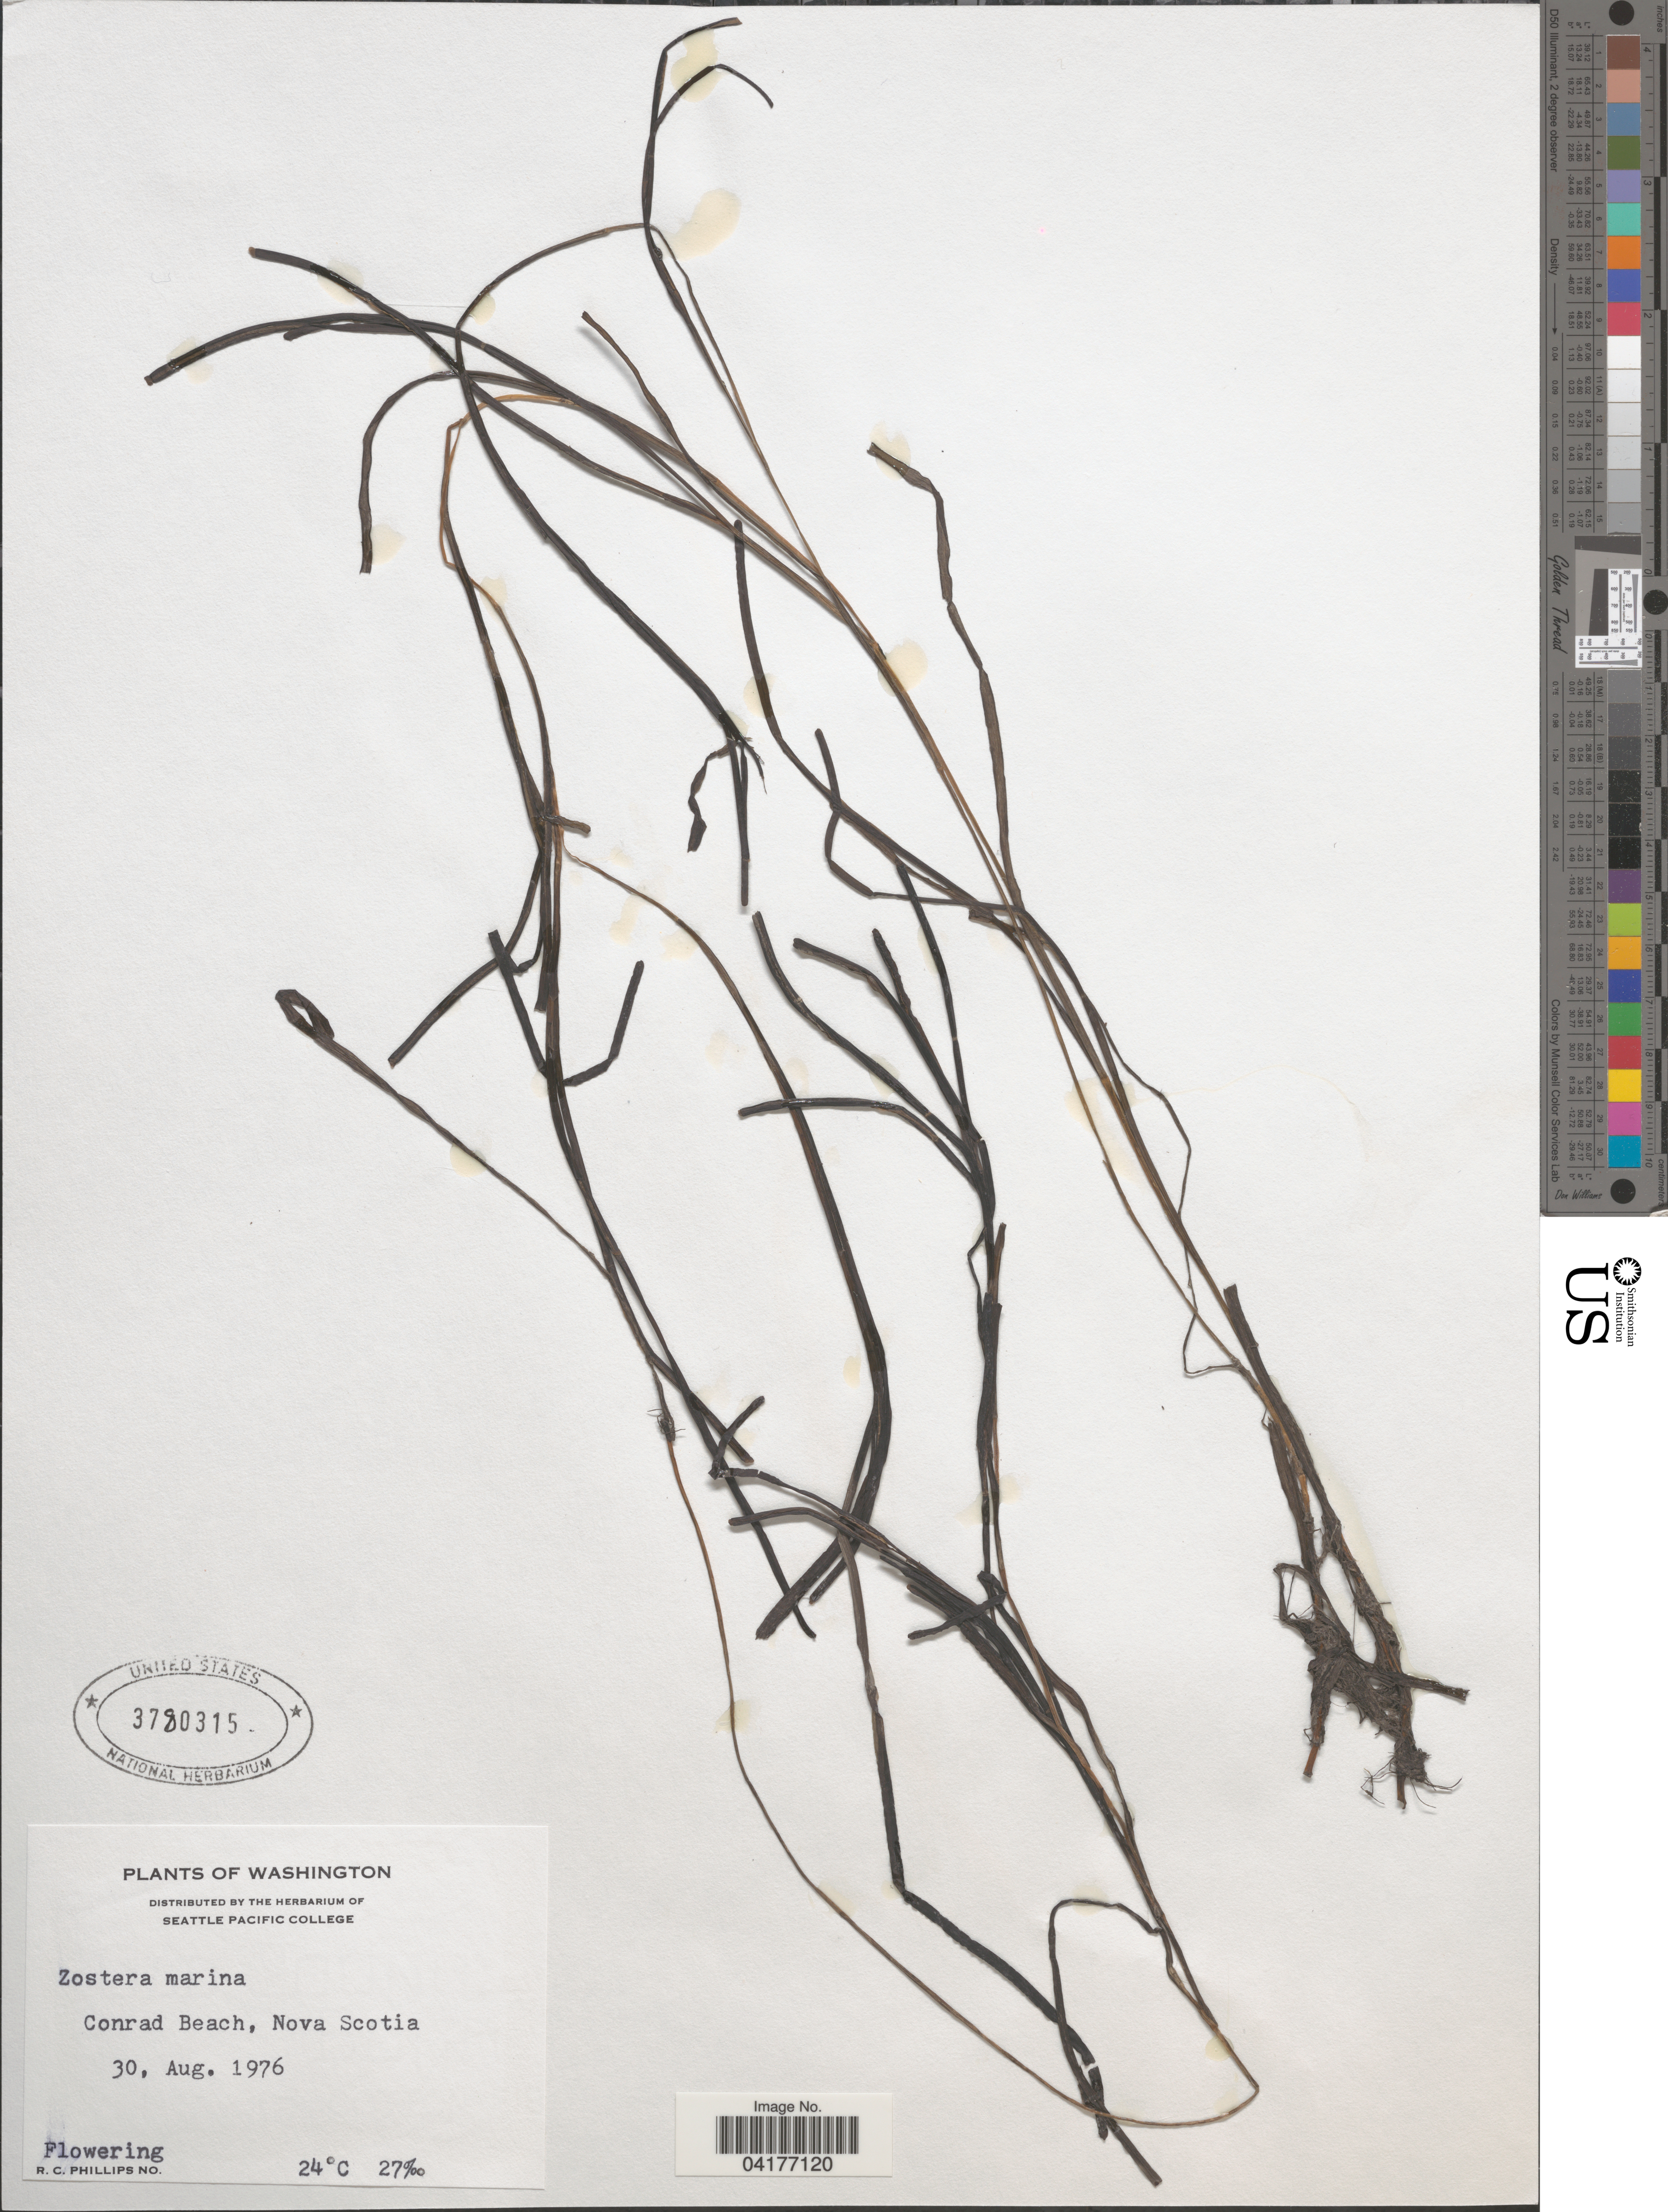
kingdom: Plantae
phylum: Tracheophyta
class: Liliopsida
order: Alismatales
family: Zosteraceae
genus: Zostera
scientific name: Zostera marina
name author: L.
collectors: R. C. Phillips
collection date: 1976-08-30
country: Canada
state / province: Nova Scotia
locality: Conrad Beach.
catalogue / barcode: US 3780315